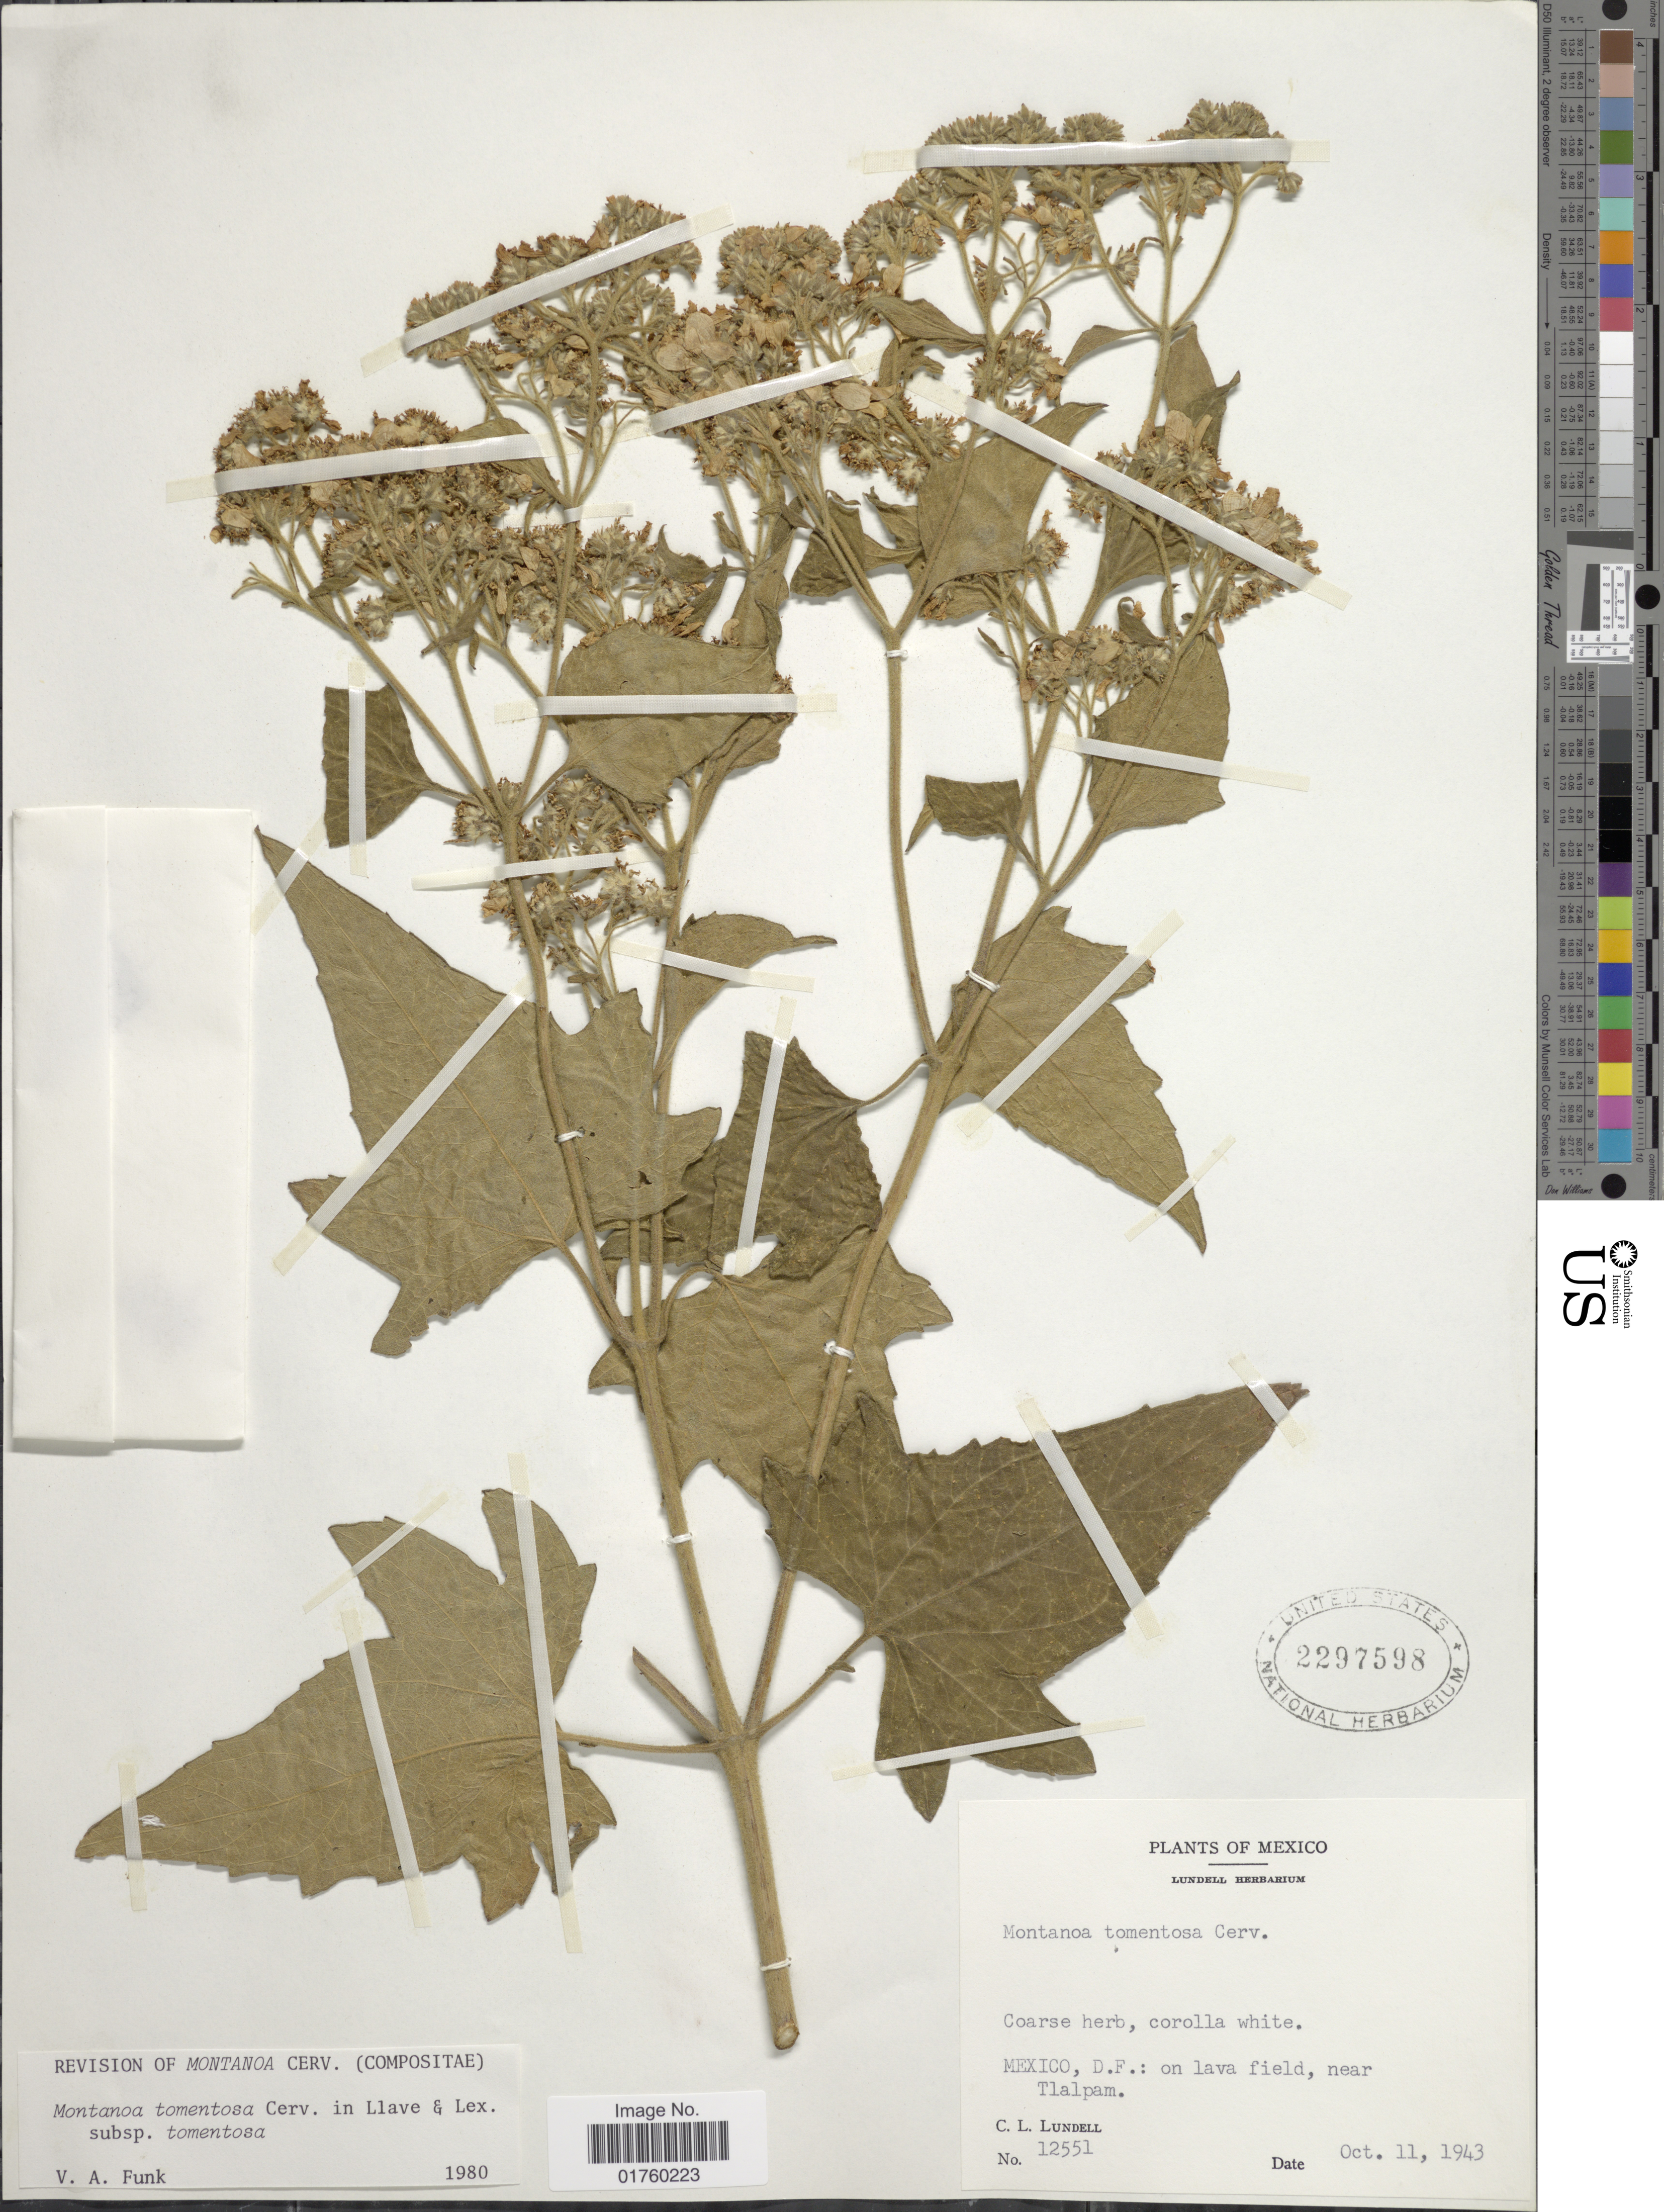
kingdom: Plantae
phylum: Tracheophyta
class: Magnoliopsida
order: Asterales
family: Asteraceae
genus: Montanoa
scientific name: Montanoa tomentosa subsp. tomentosa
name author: Cerv.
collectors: C. L. Lundell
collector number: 12551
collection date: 1943-10-11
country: Mexico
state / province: Distrito Federal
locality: On lava field, near Tlalpam.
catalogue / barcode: US 2297598